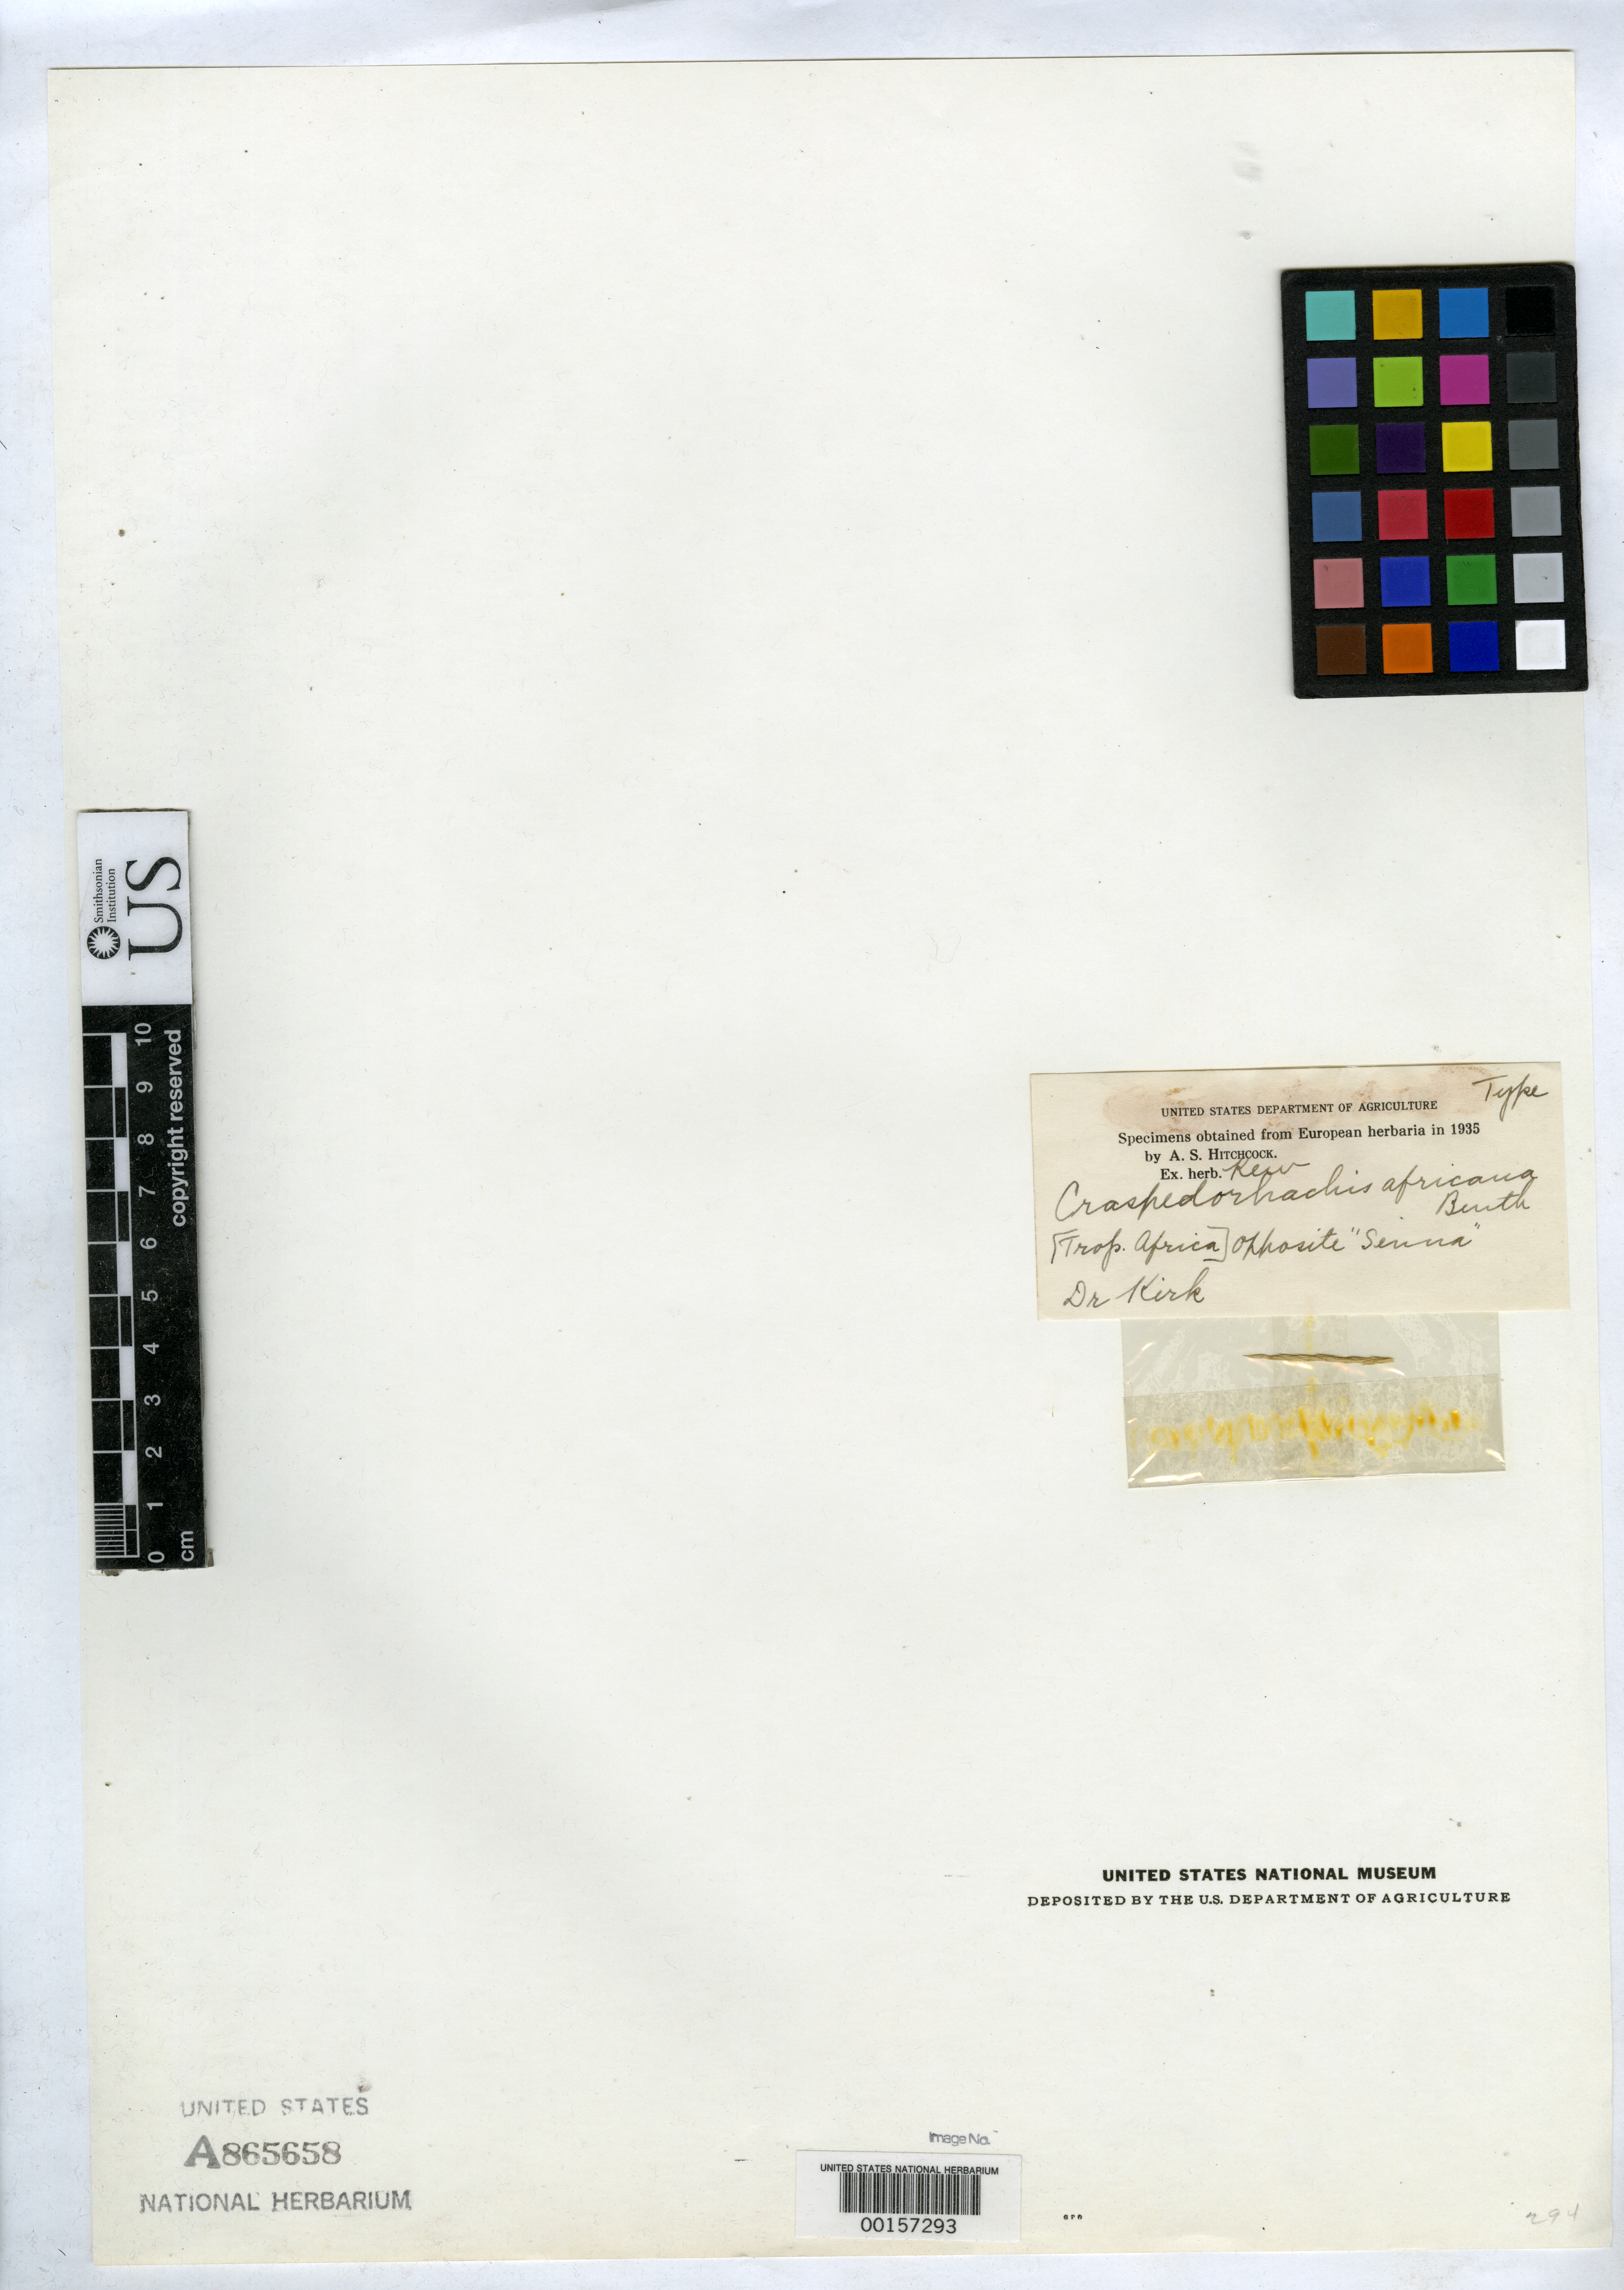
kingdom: Plantae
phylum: Tracheophyta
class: Liliopsida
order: Poales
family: Poaceae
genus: Craspedorhachis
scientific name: Craspedorhachis africana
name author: Benth. in Hook.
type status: Type Fragment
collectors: J. Kirk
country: Mozambique / Zambia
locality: On the Zambesi, opposite Senna.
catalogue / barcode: US 865658A